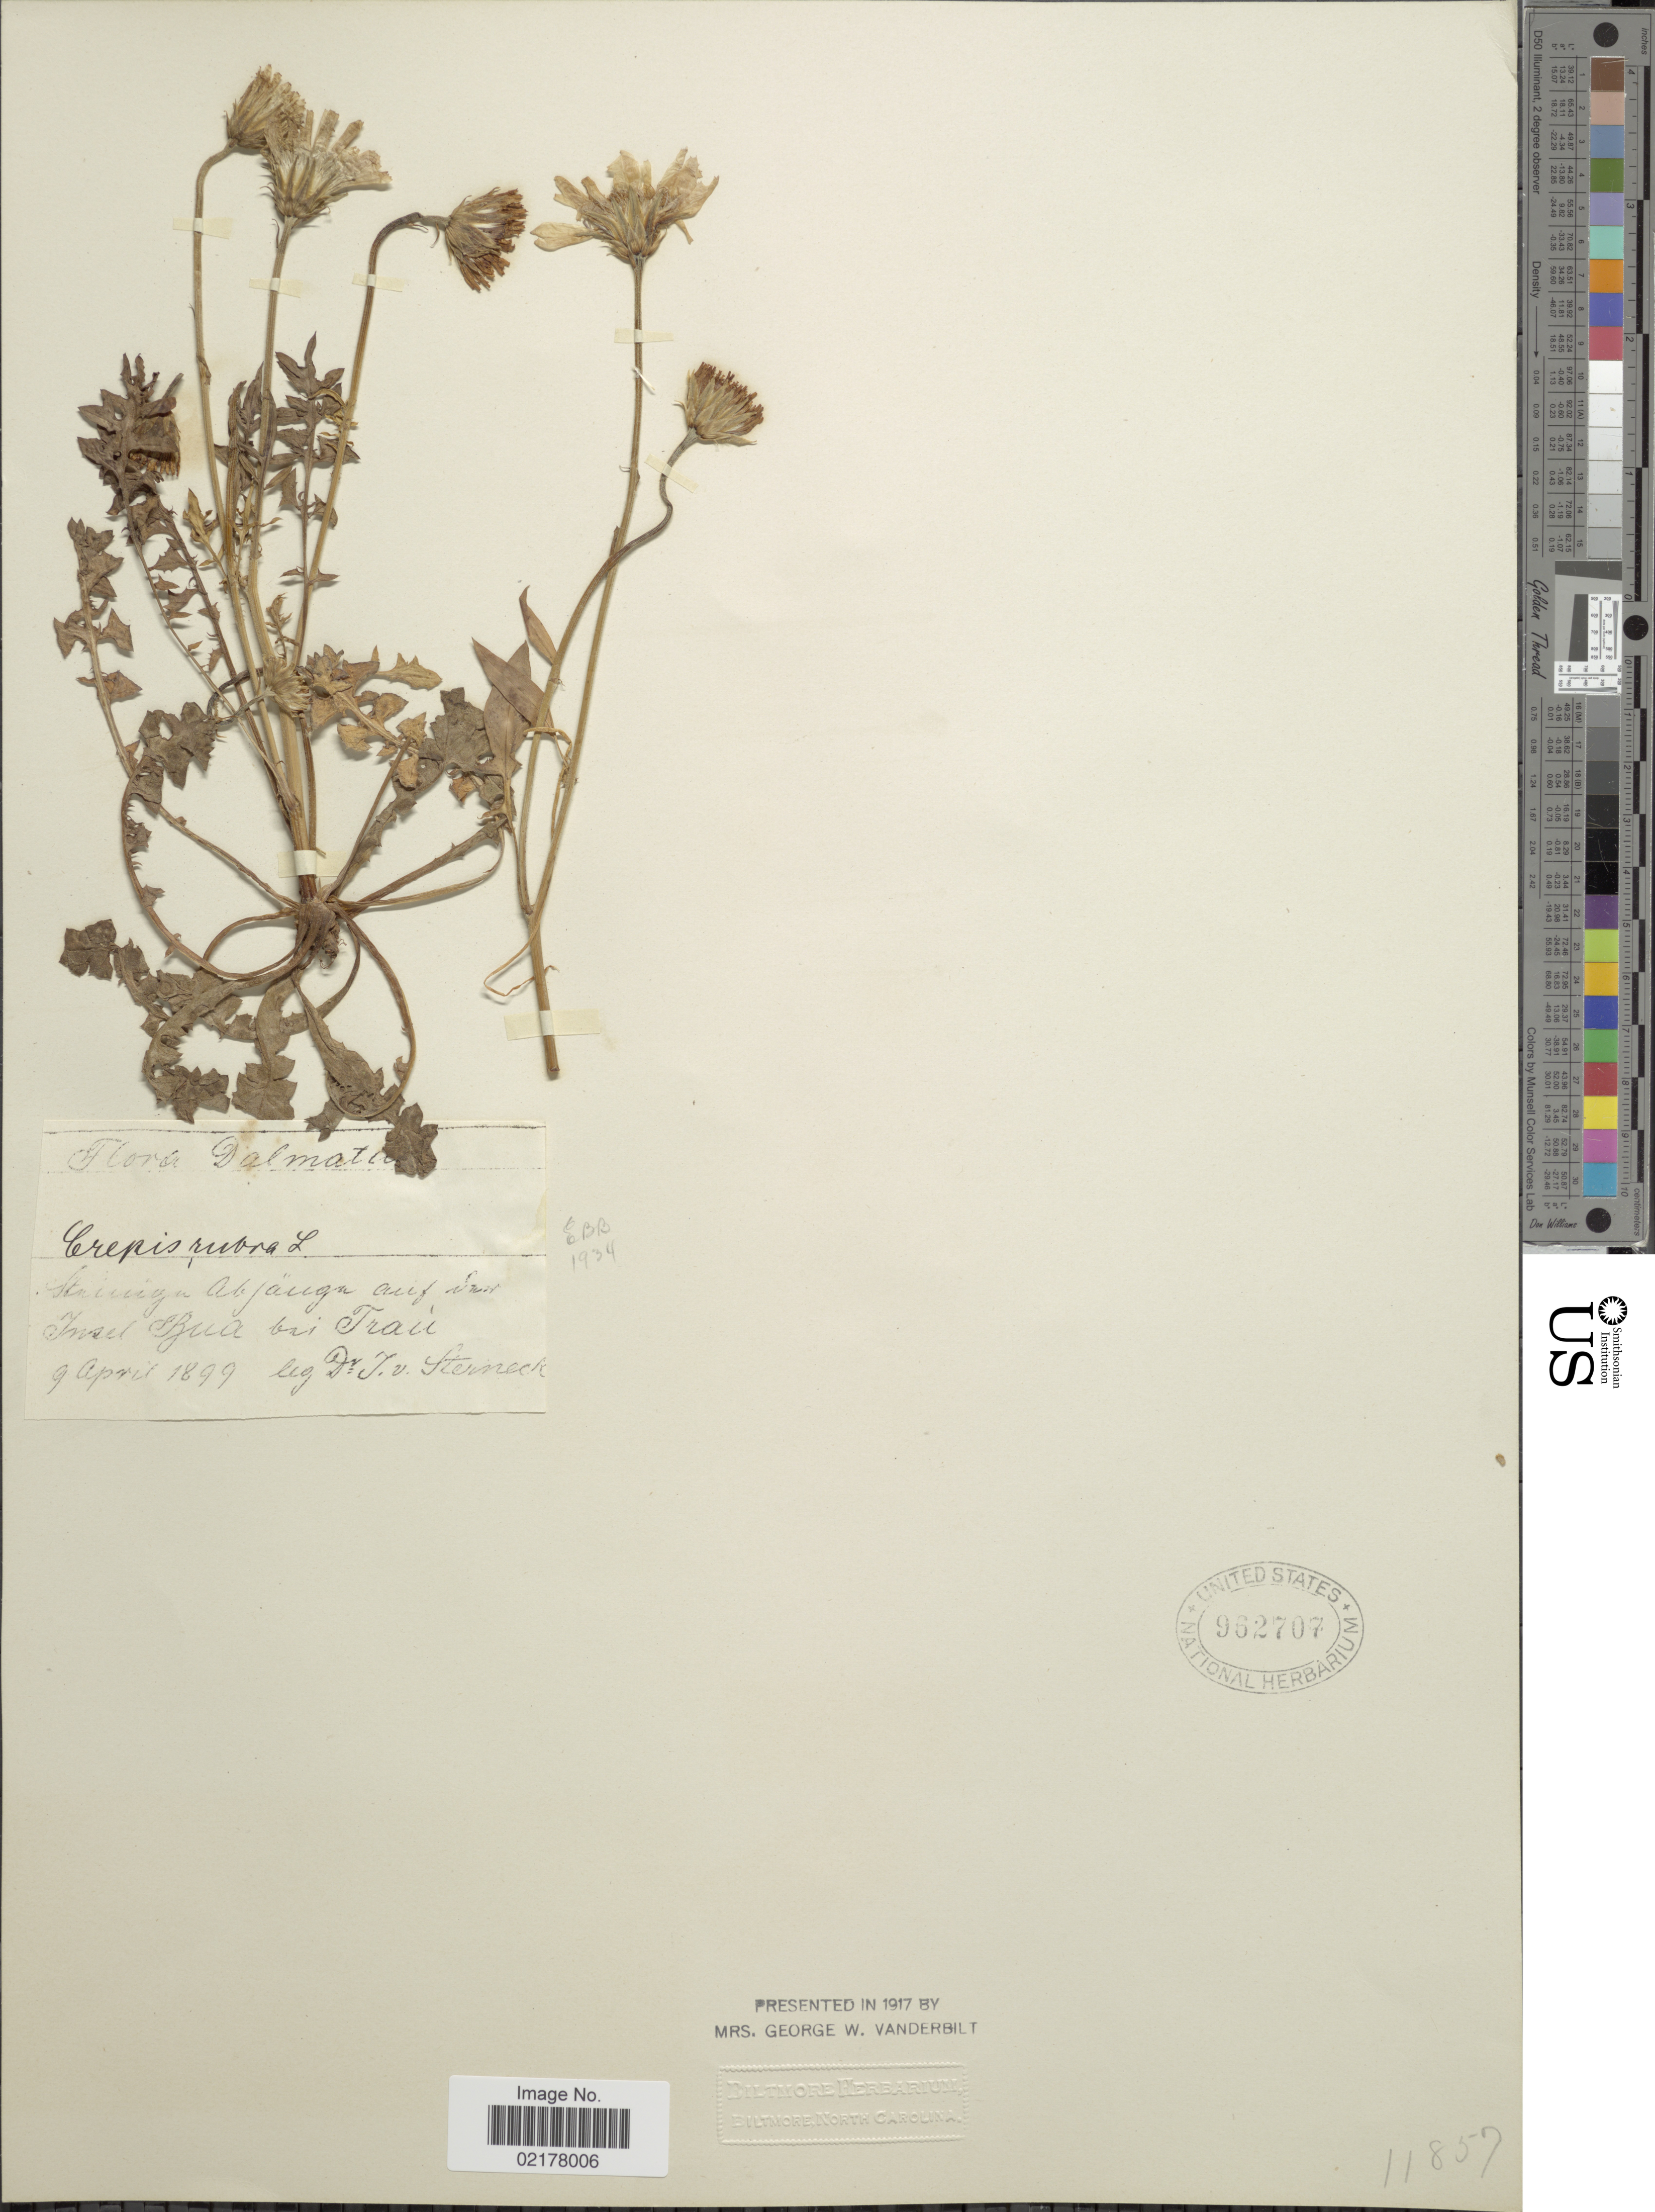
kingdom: Plantae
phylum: Tracheophyta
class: Magnoliopsida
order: Asterales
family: Asteraceae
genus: Crepis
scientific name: Crepis rubra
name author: L.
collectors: J. von Sterneck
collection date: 1899-04-09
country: Croatia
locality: Dalmata [illegible text] Insel Bua bei Frau [interpreted]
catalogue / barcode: US 962707